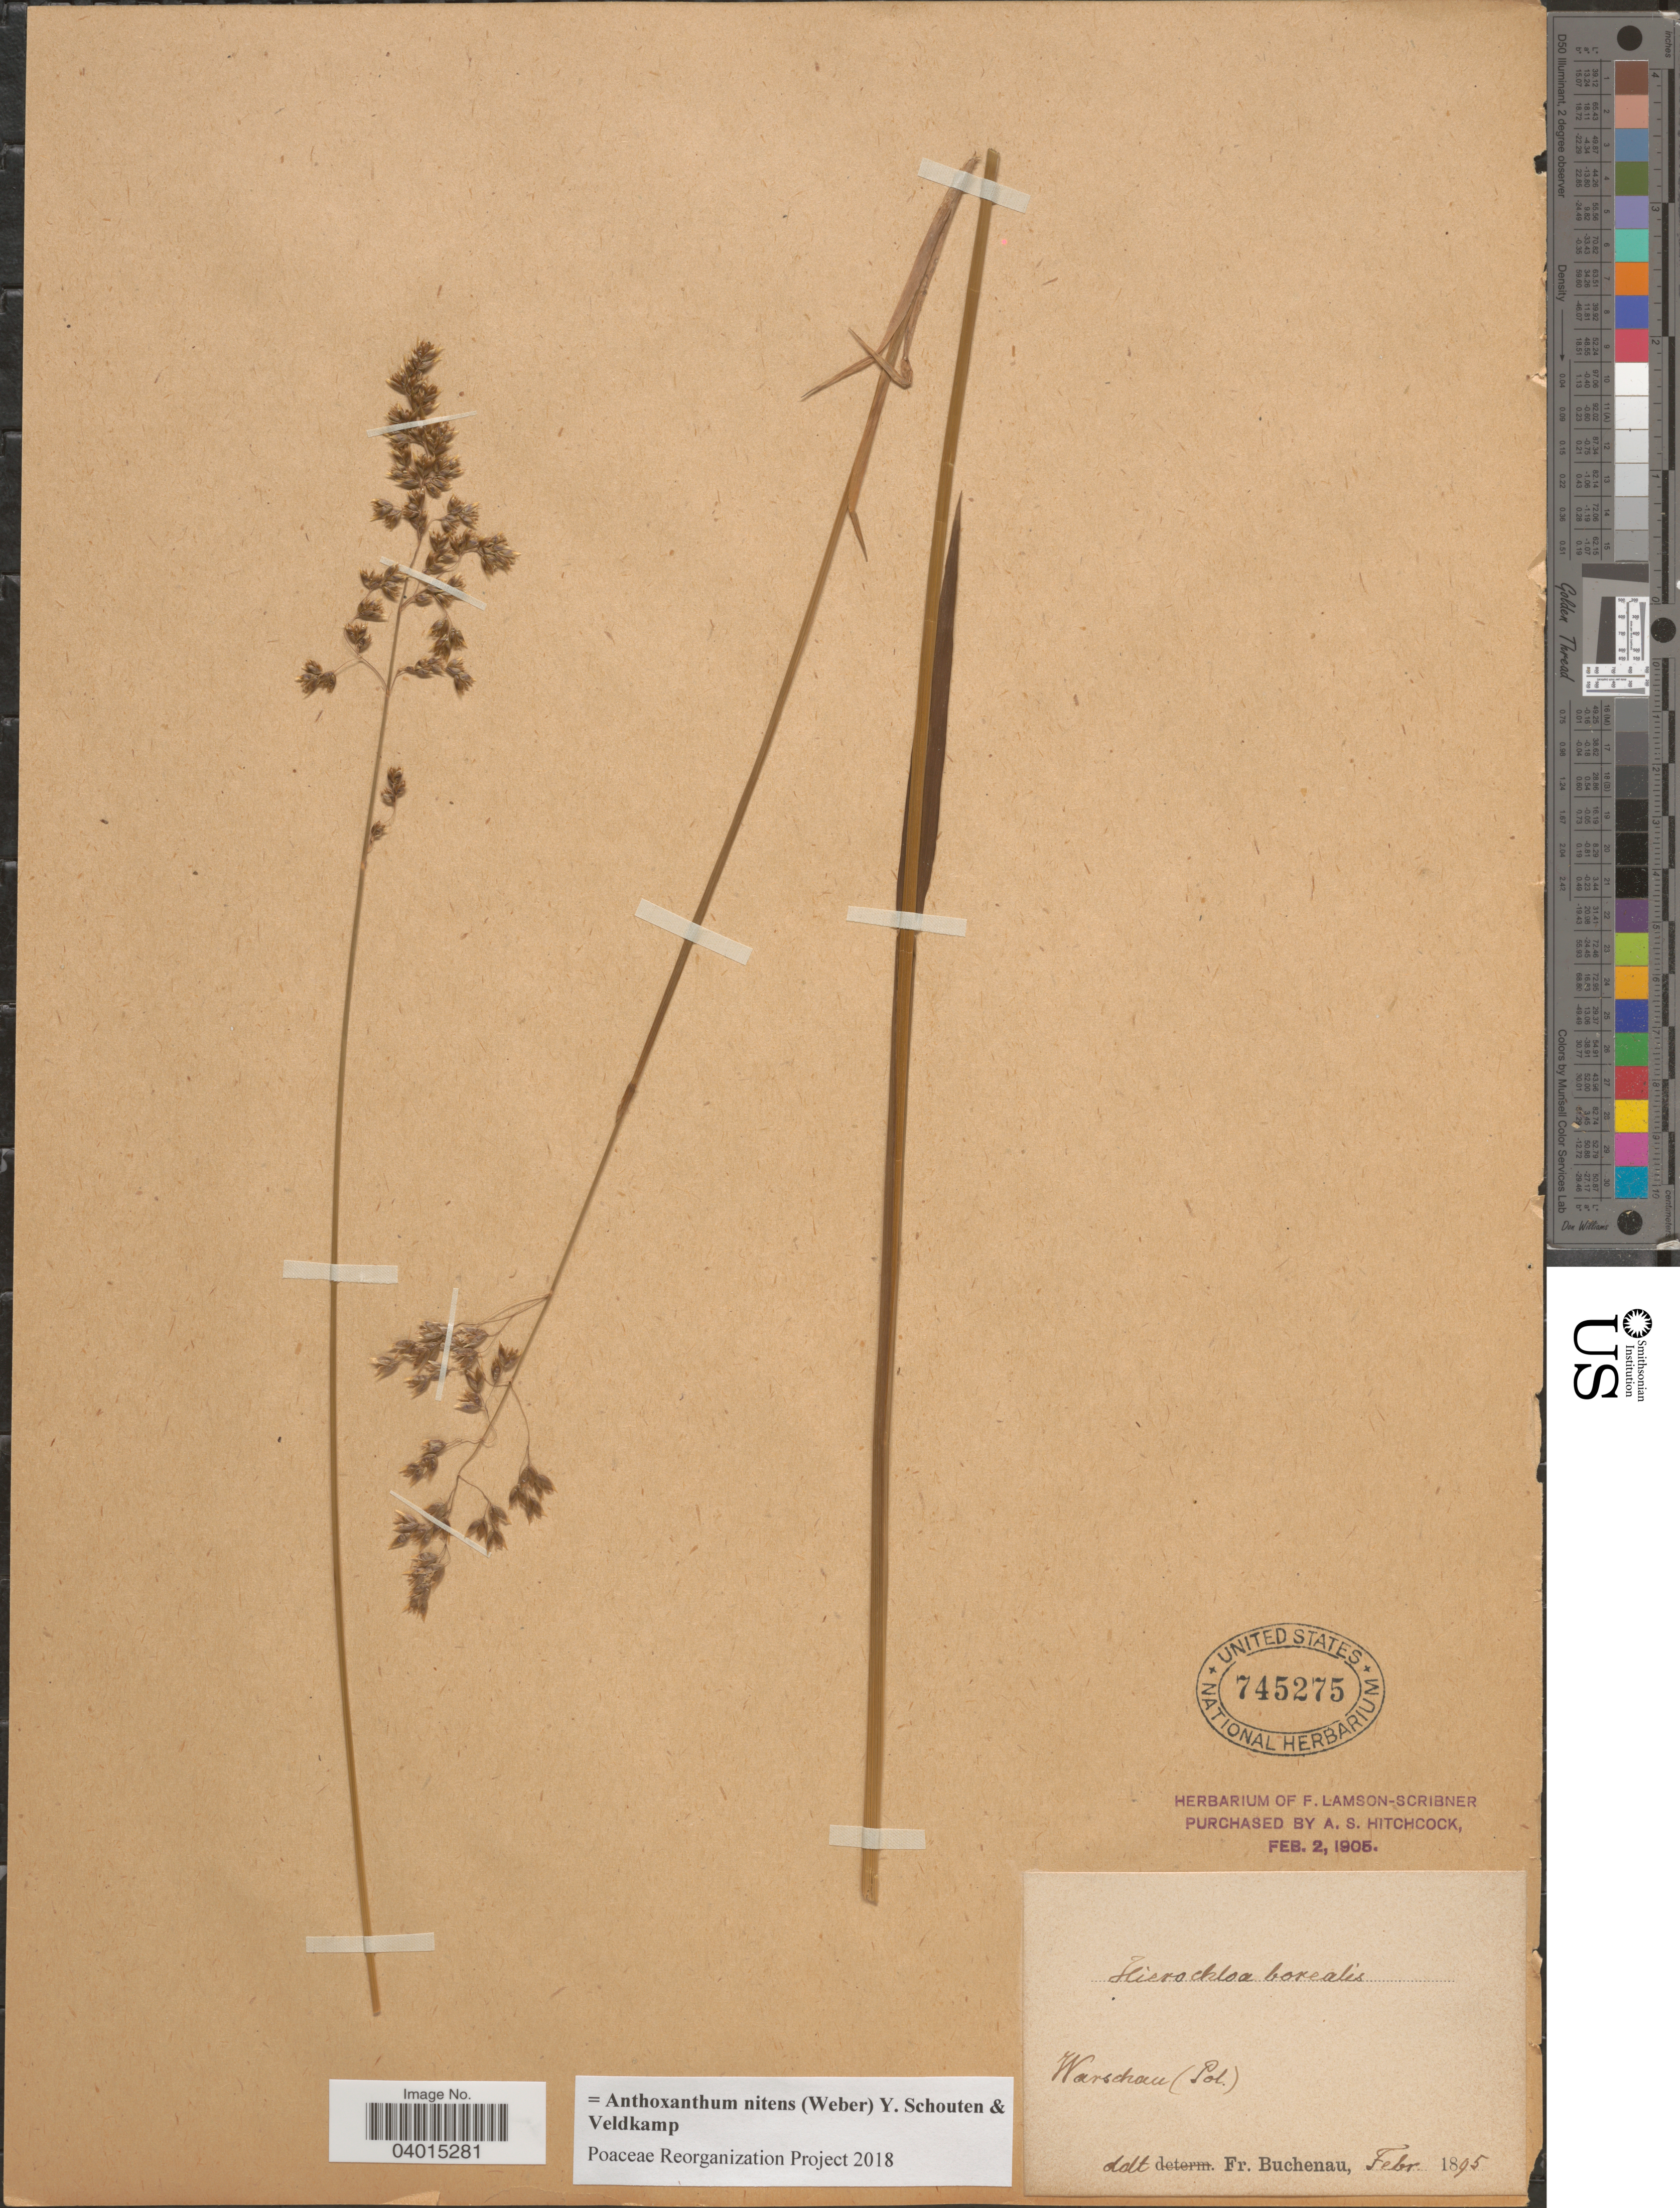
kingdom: Plantae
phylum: Tracheophyta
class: Liliopsida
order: Poales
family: Poaceae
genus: Anthoxanthum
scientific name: Anthoxanthum nitens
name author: (G.H. Weber) R.T.A. Schouten & Veldkamp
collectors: ex herb. F. Lamson Scribner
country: Poland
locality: Warschau (Pol).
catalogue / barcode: US 745275